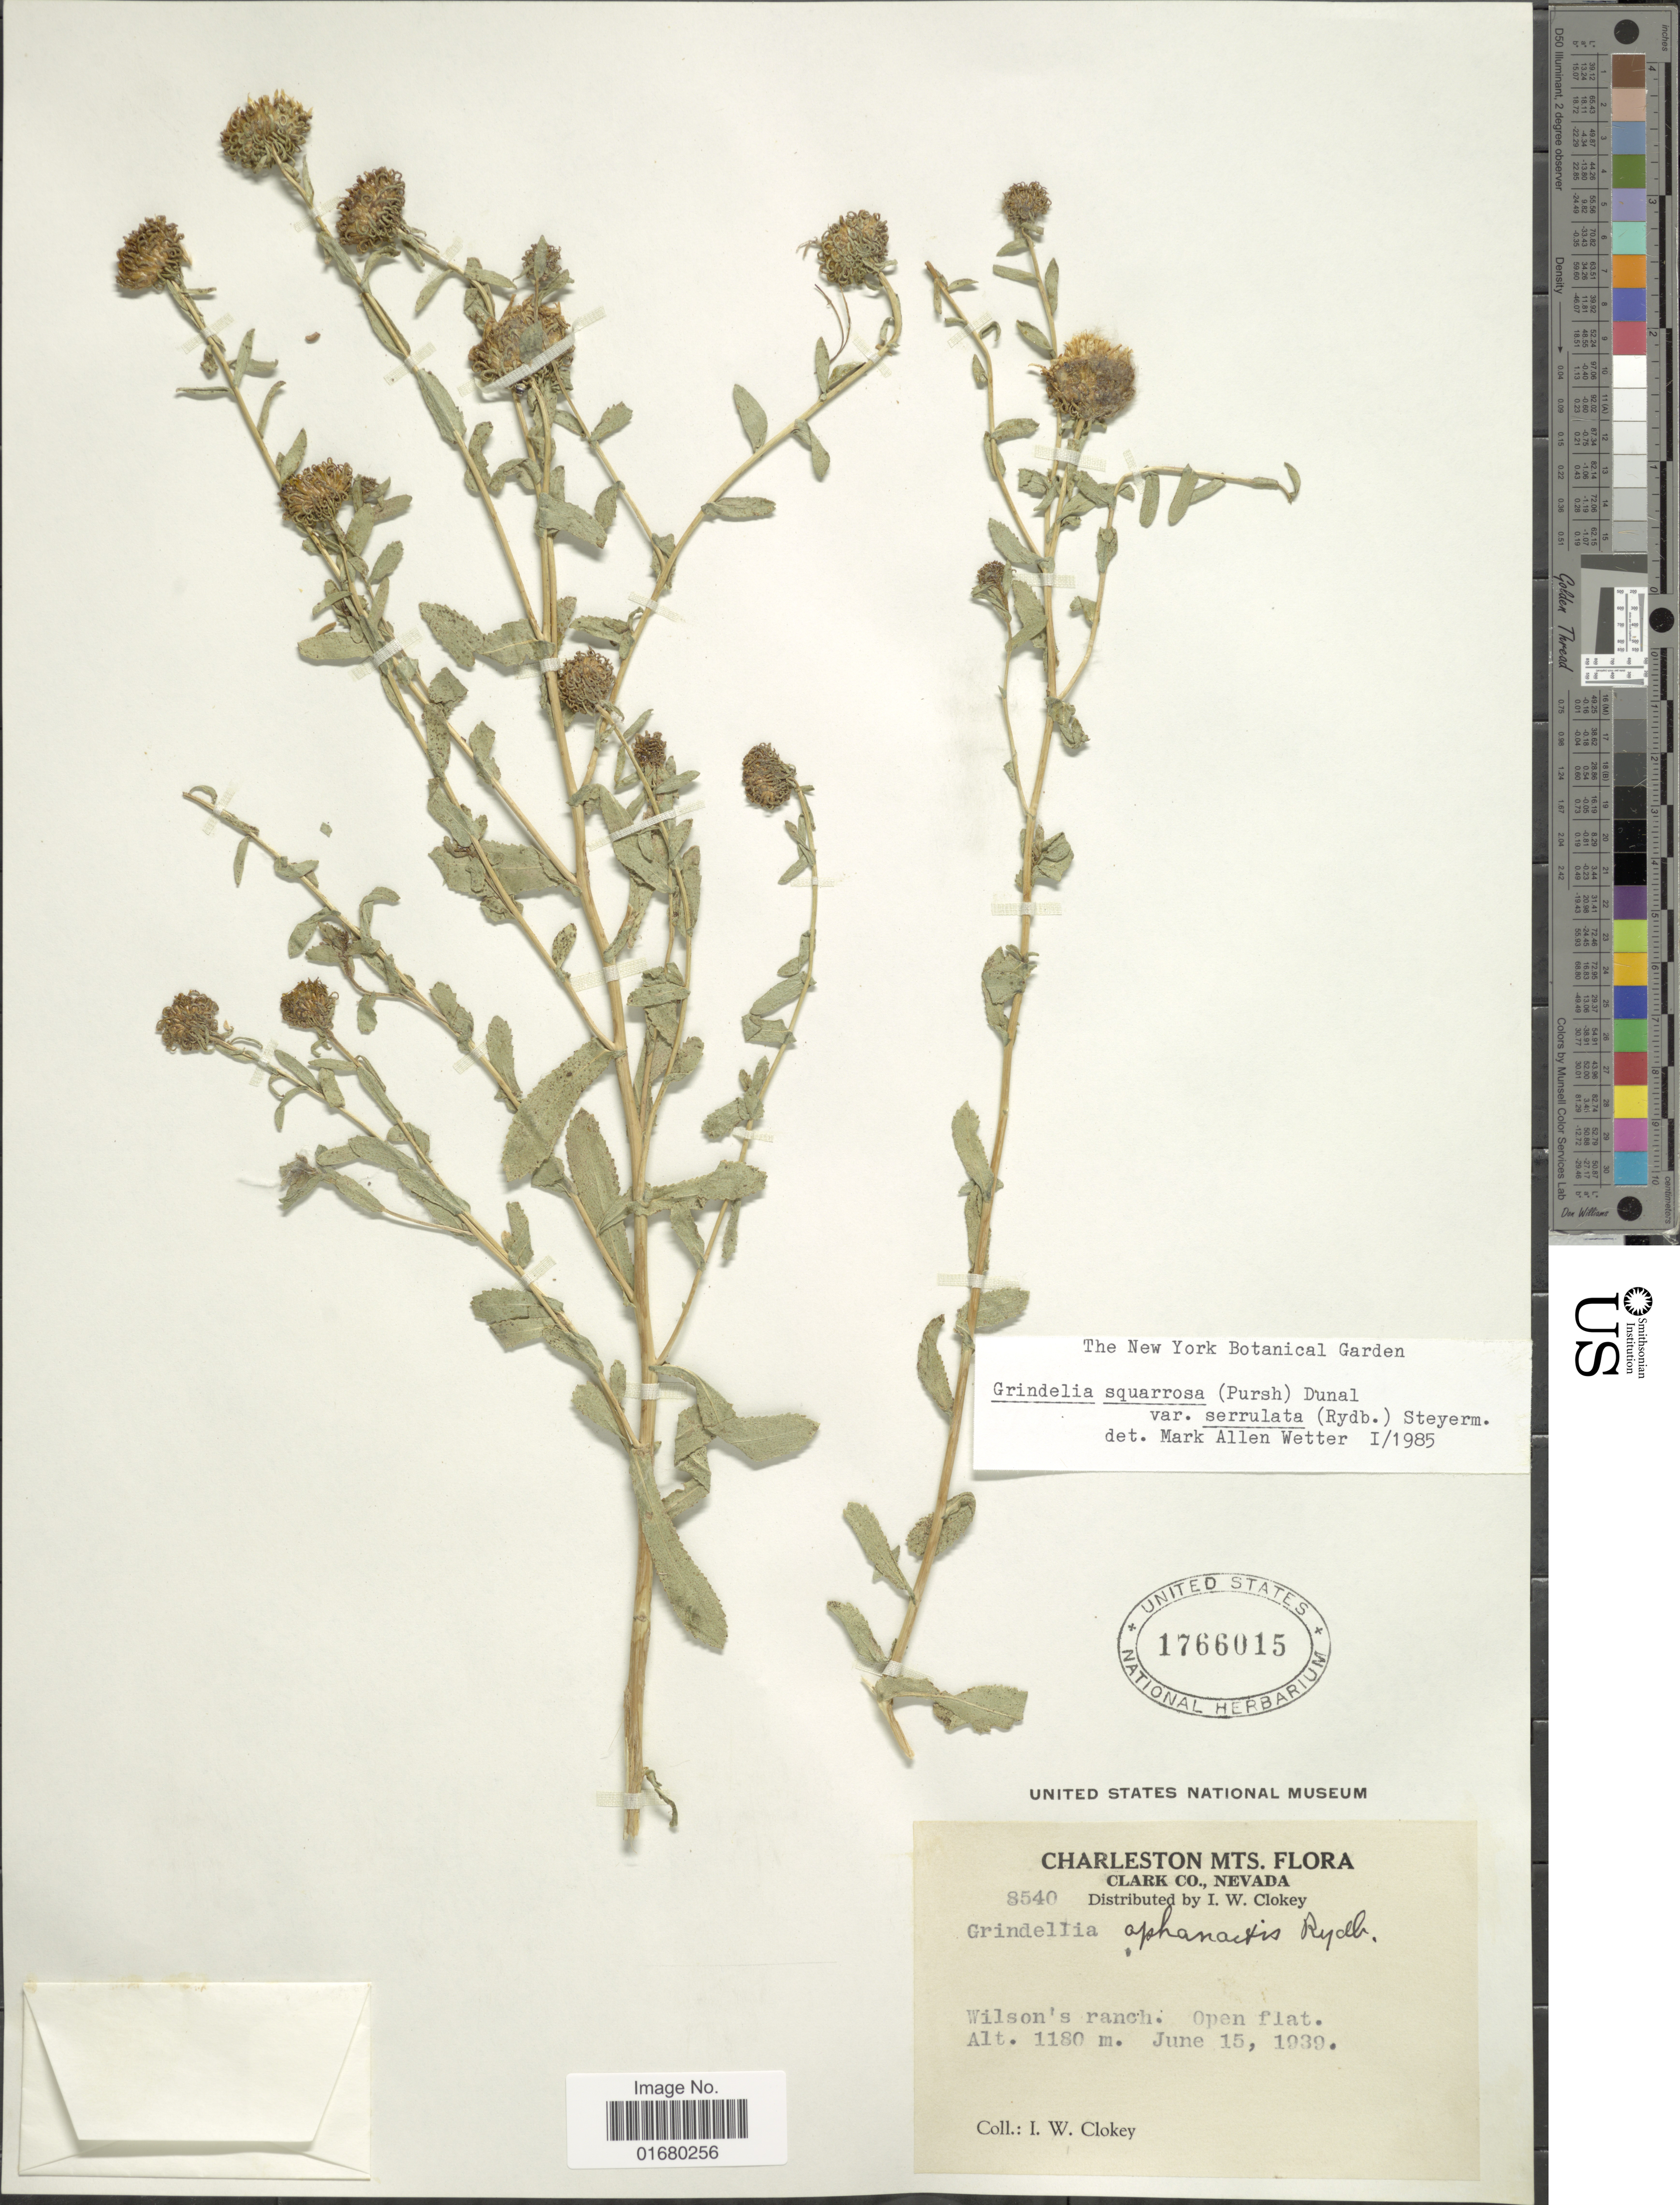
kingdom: Plantae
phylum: Tracheophyta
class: Magnoliopsida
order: Asterales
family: Asteraceae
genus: Grindelia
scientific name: Grindelia squarrosa var. serrulata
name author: (Rydb.) Steyerm.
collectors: I. W. Clokey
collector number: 8540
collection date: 1939-06-15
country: United States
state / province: Nevada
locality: Charleston Mts., Clark Co., Wilson ranch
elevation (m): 1180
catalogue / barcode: US 1766015